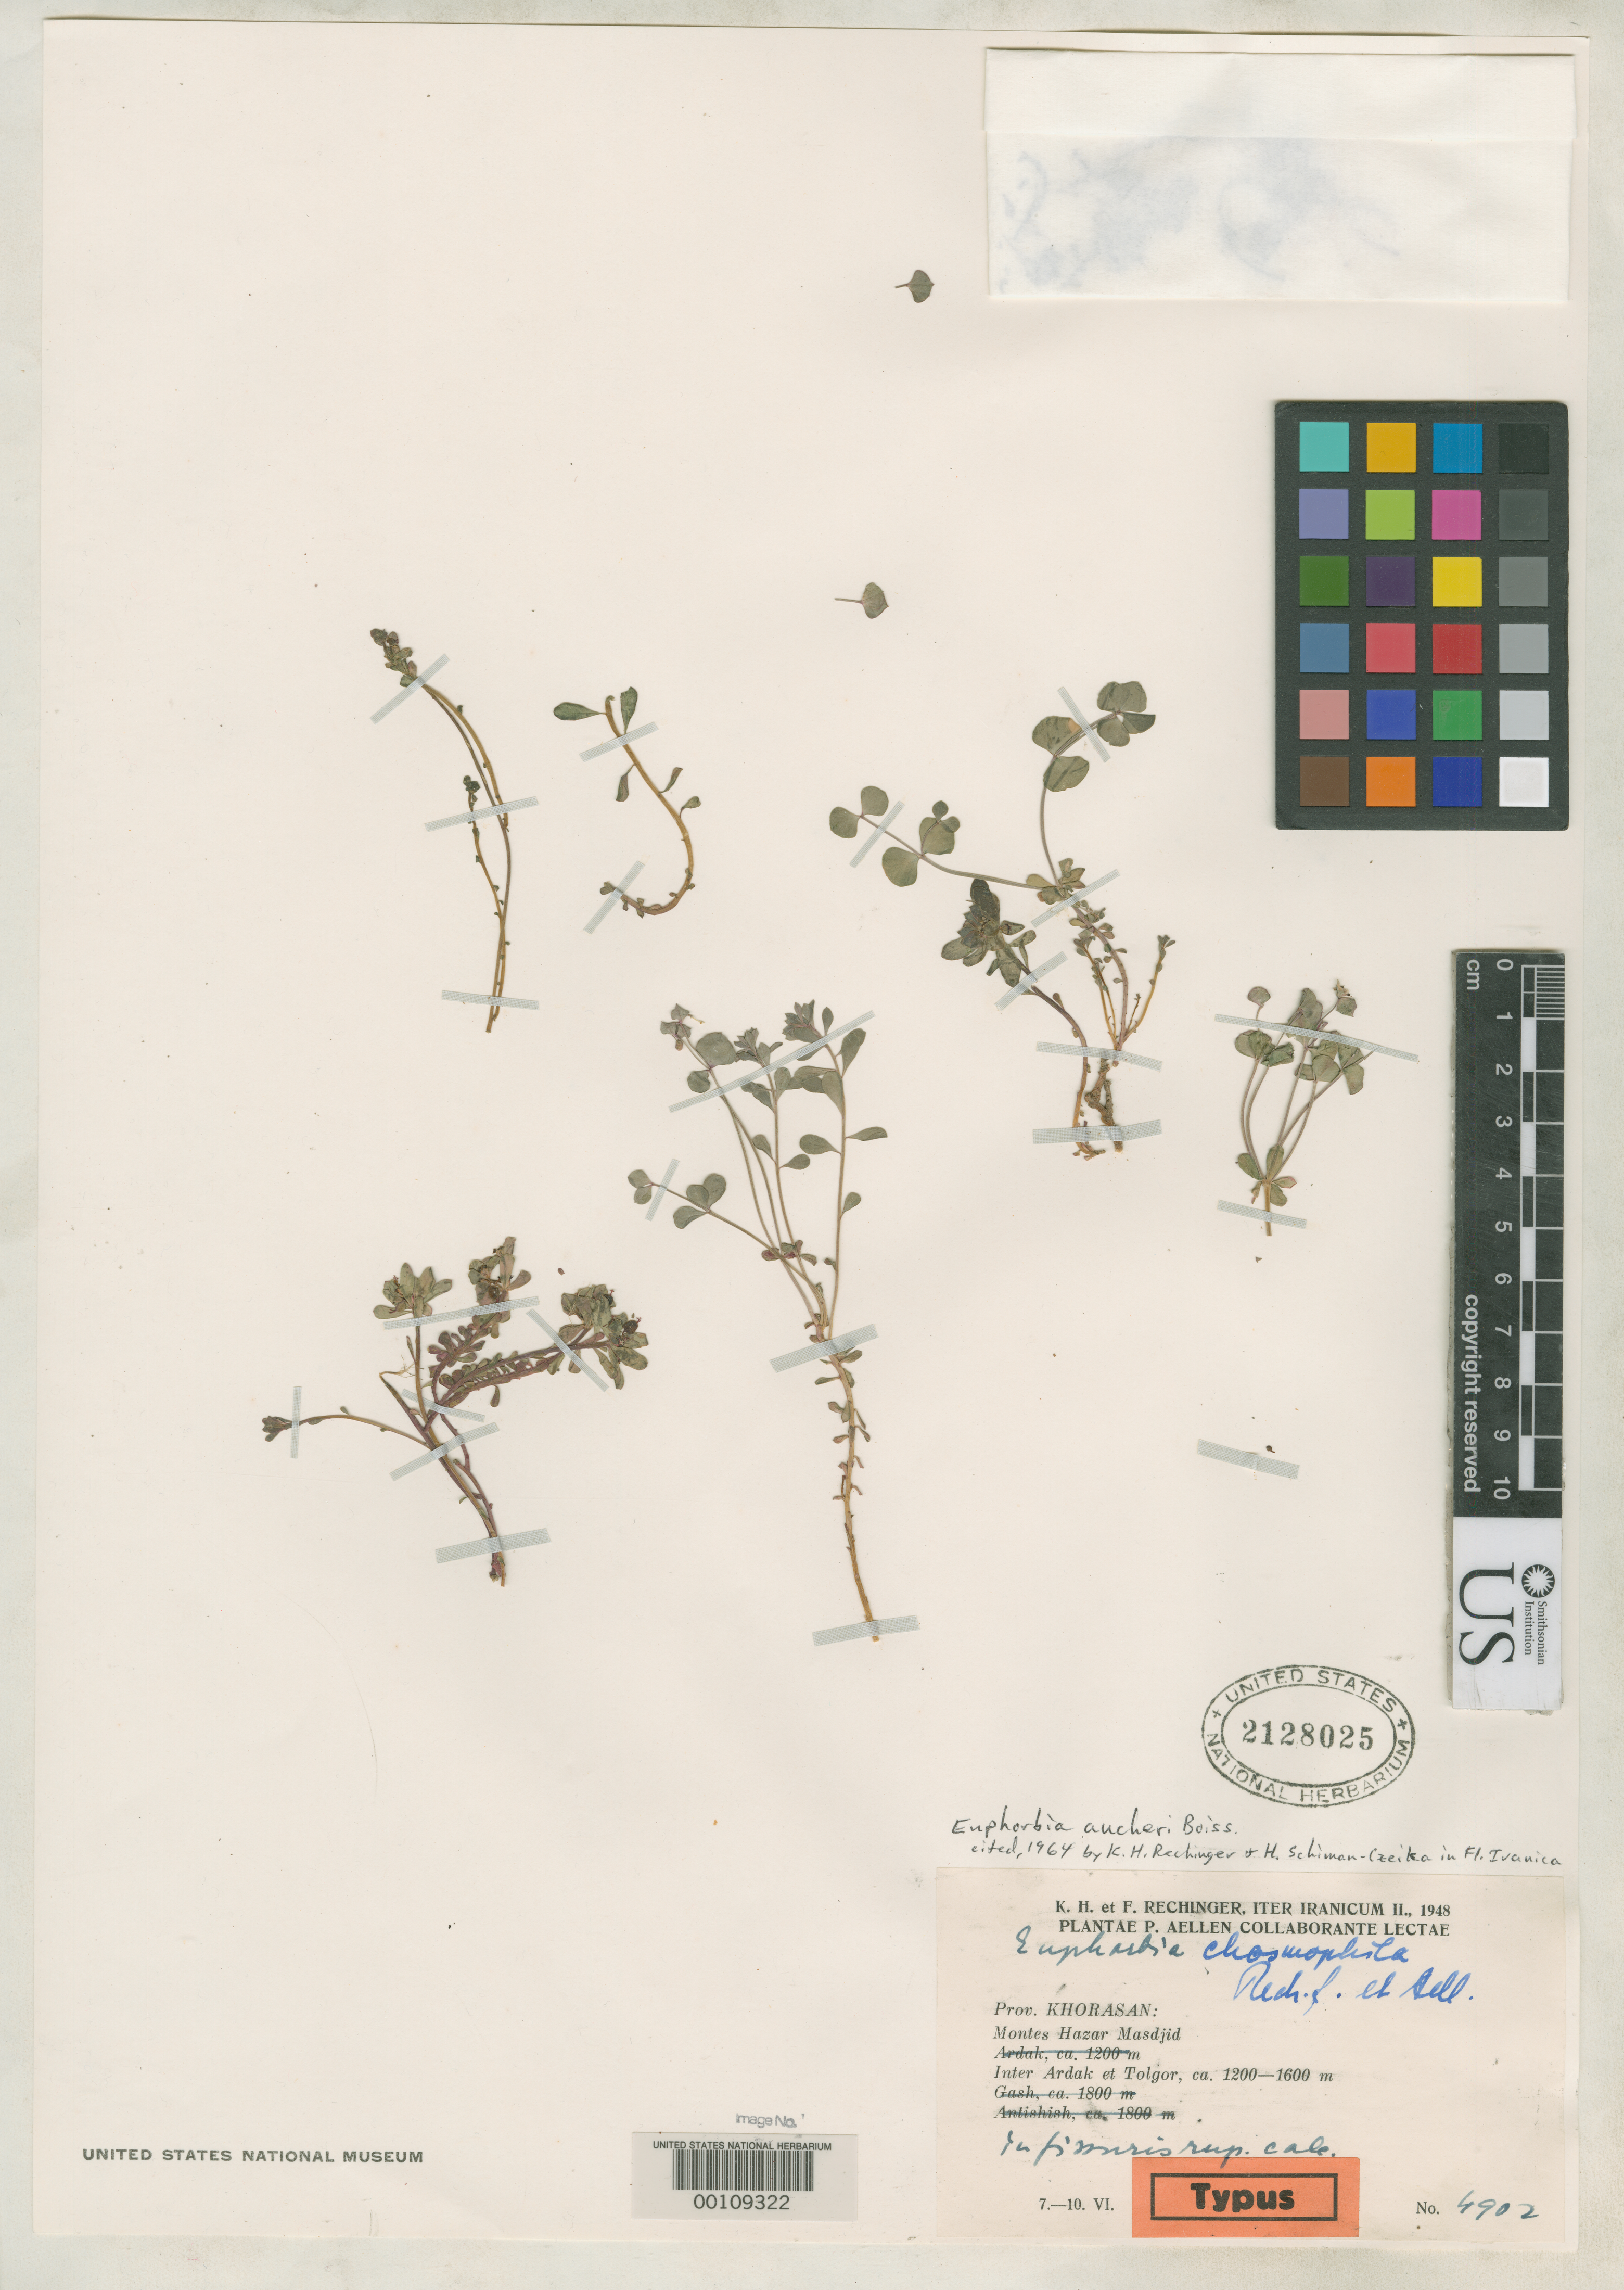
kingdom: Plantae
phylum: Tracheophyta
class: Magnoliopsida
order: Malpighiales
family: Euphorbiaceae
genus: Euphorbia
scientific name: Euphorbia chasmophila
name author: Rech. f. & Aellen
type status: Isotype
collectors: K. H. Rechinger & F. Rechinger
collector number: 4902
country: Iran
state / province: Khorasan [obsolete]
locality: Montes Hazar Masdjid.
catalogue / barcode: US 2128025